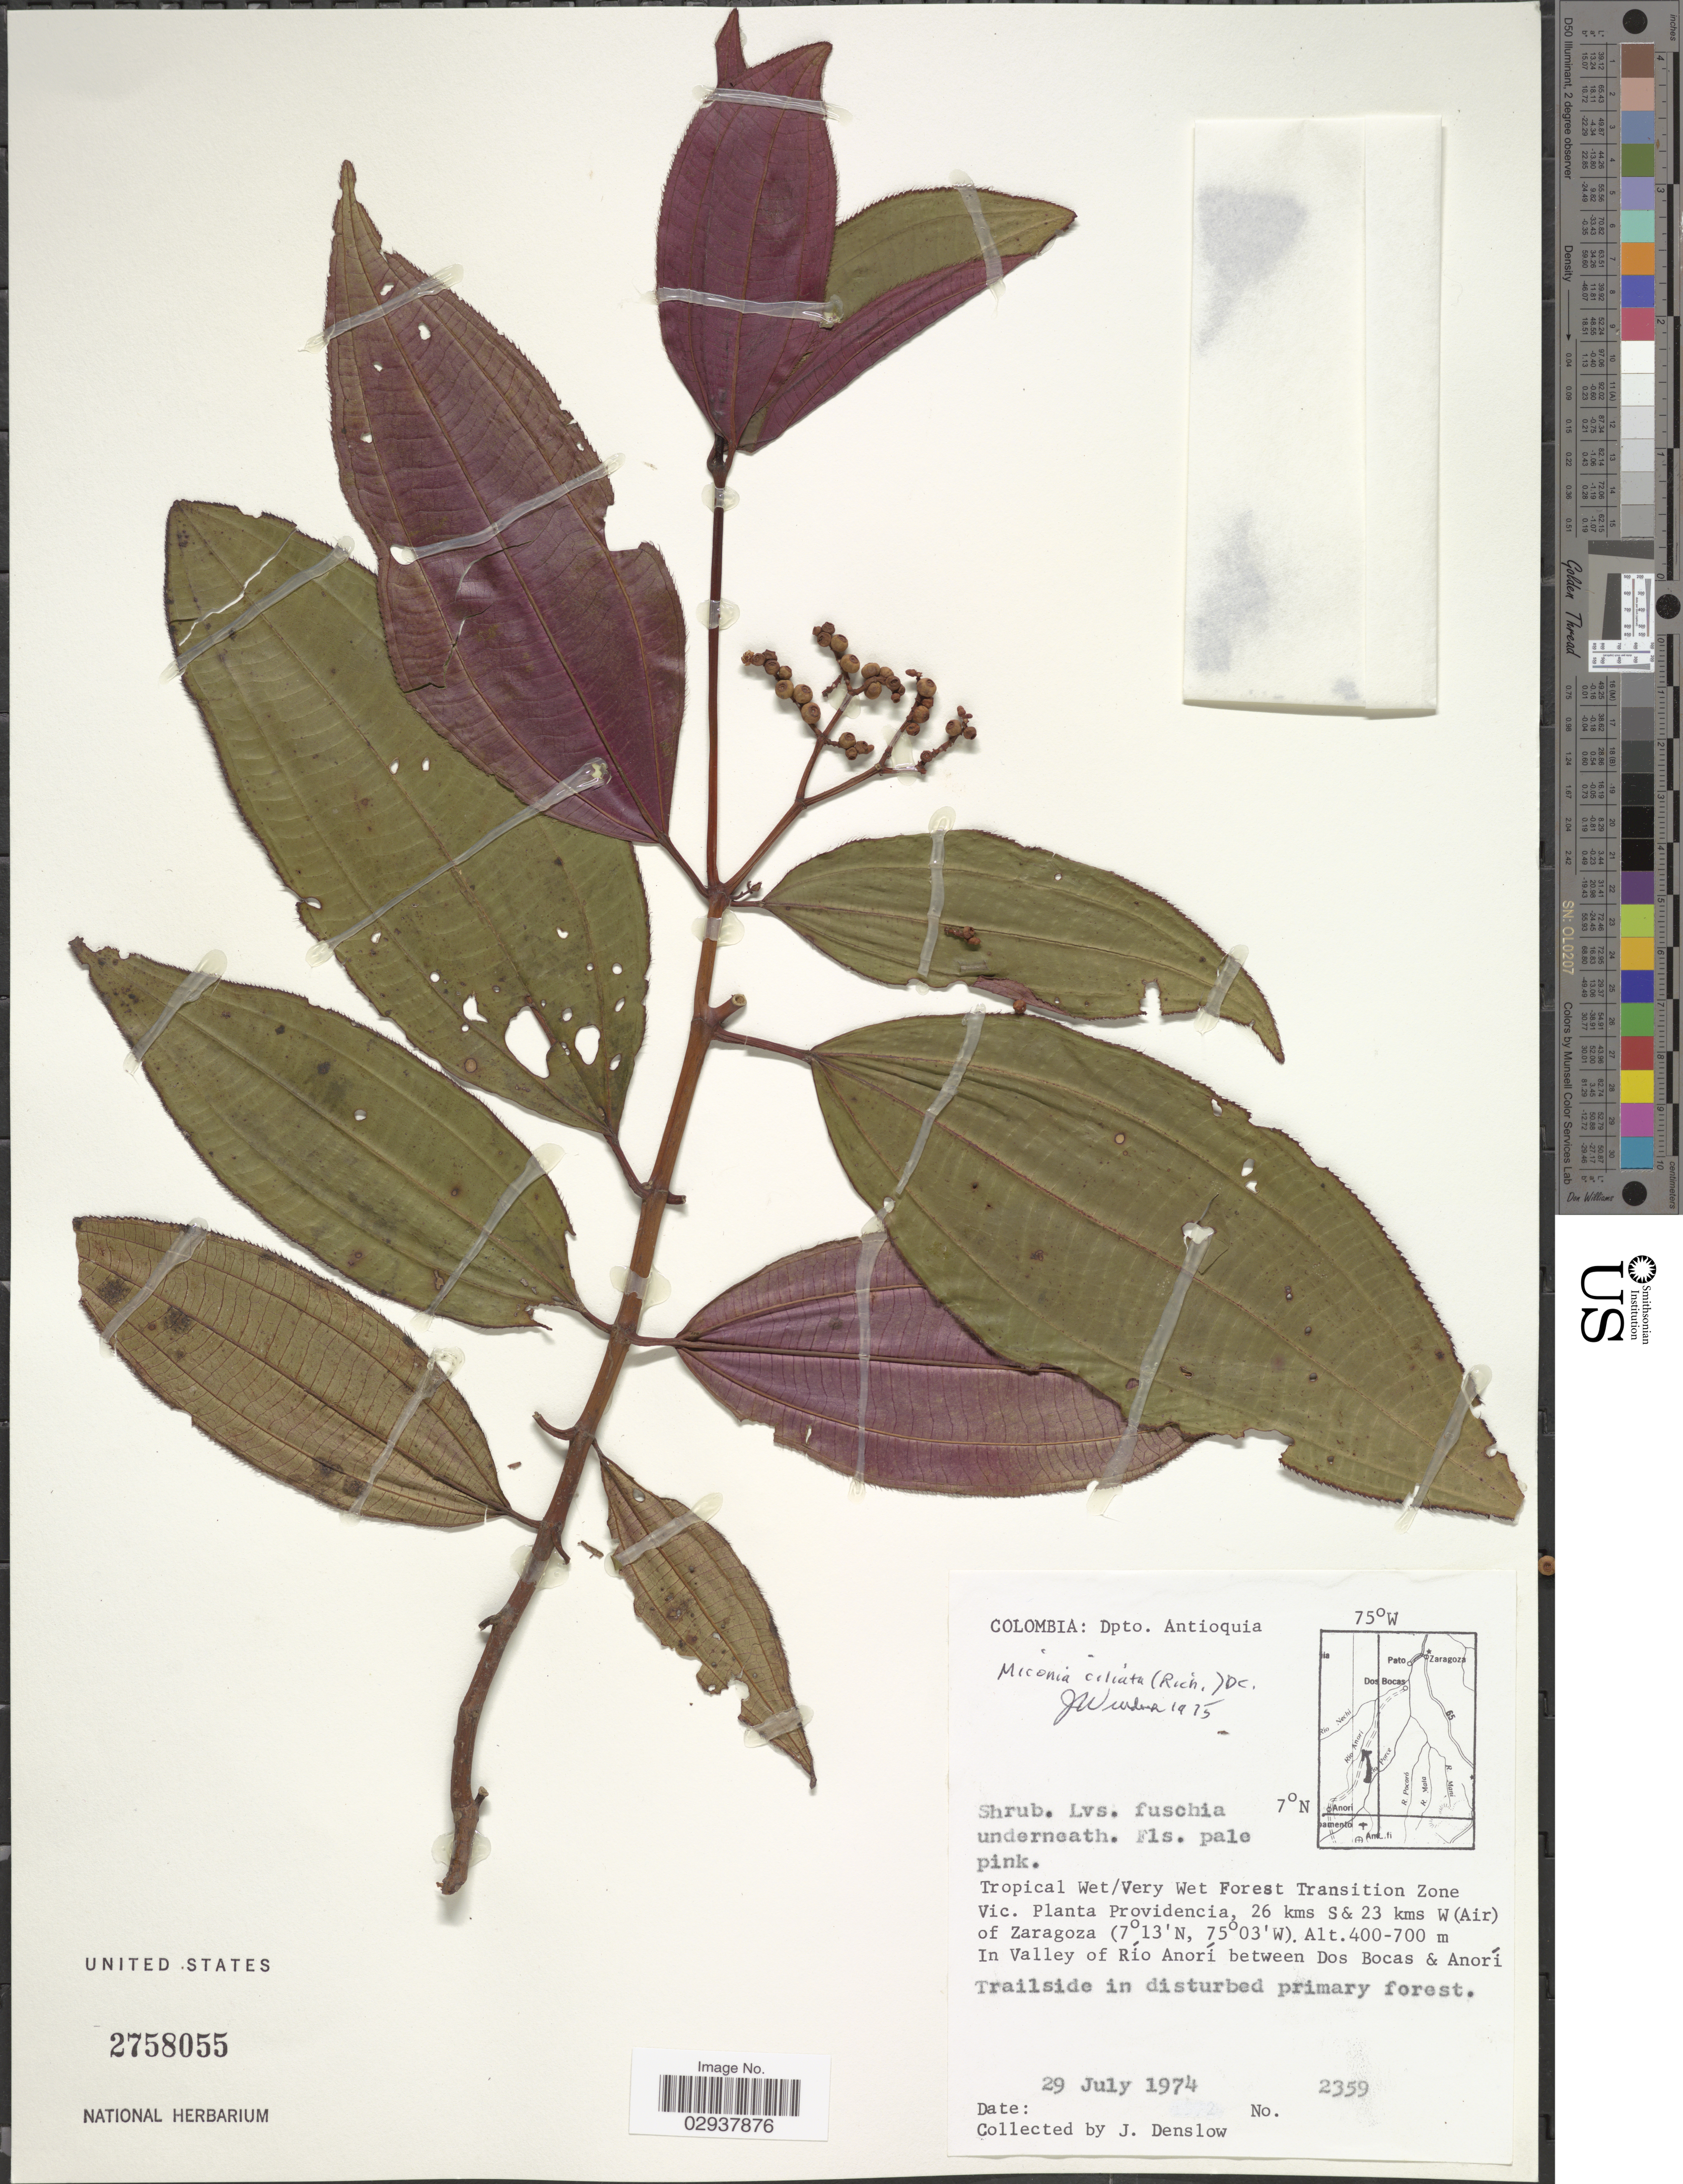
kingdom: Plantae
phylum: Tracheophyta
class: Magnoliopsida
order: Myrtales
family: Melastomataceae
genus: Miconia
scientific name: Miconia ciliata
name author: (Rich.) DC.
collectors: J. Denslow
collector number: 2359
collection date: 1974-07-29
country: Colombia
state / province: Antioquia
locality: Dpto. Antioquia. Tropical Wet/Very Wet Forest Transition Zone Vic. Planta Providencia 26 kms S & 23 kms W (Air) of Zaragoza. In Valley of Río Anorí between Dos Bocas & Anorí.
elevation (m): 400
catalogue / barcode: US 2758055